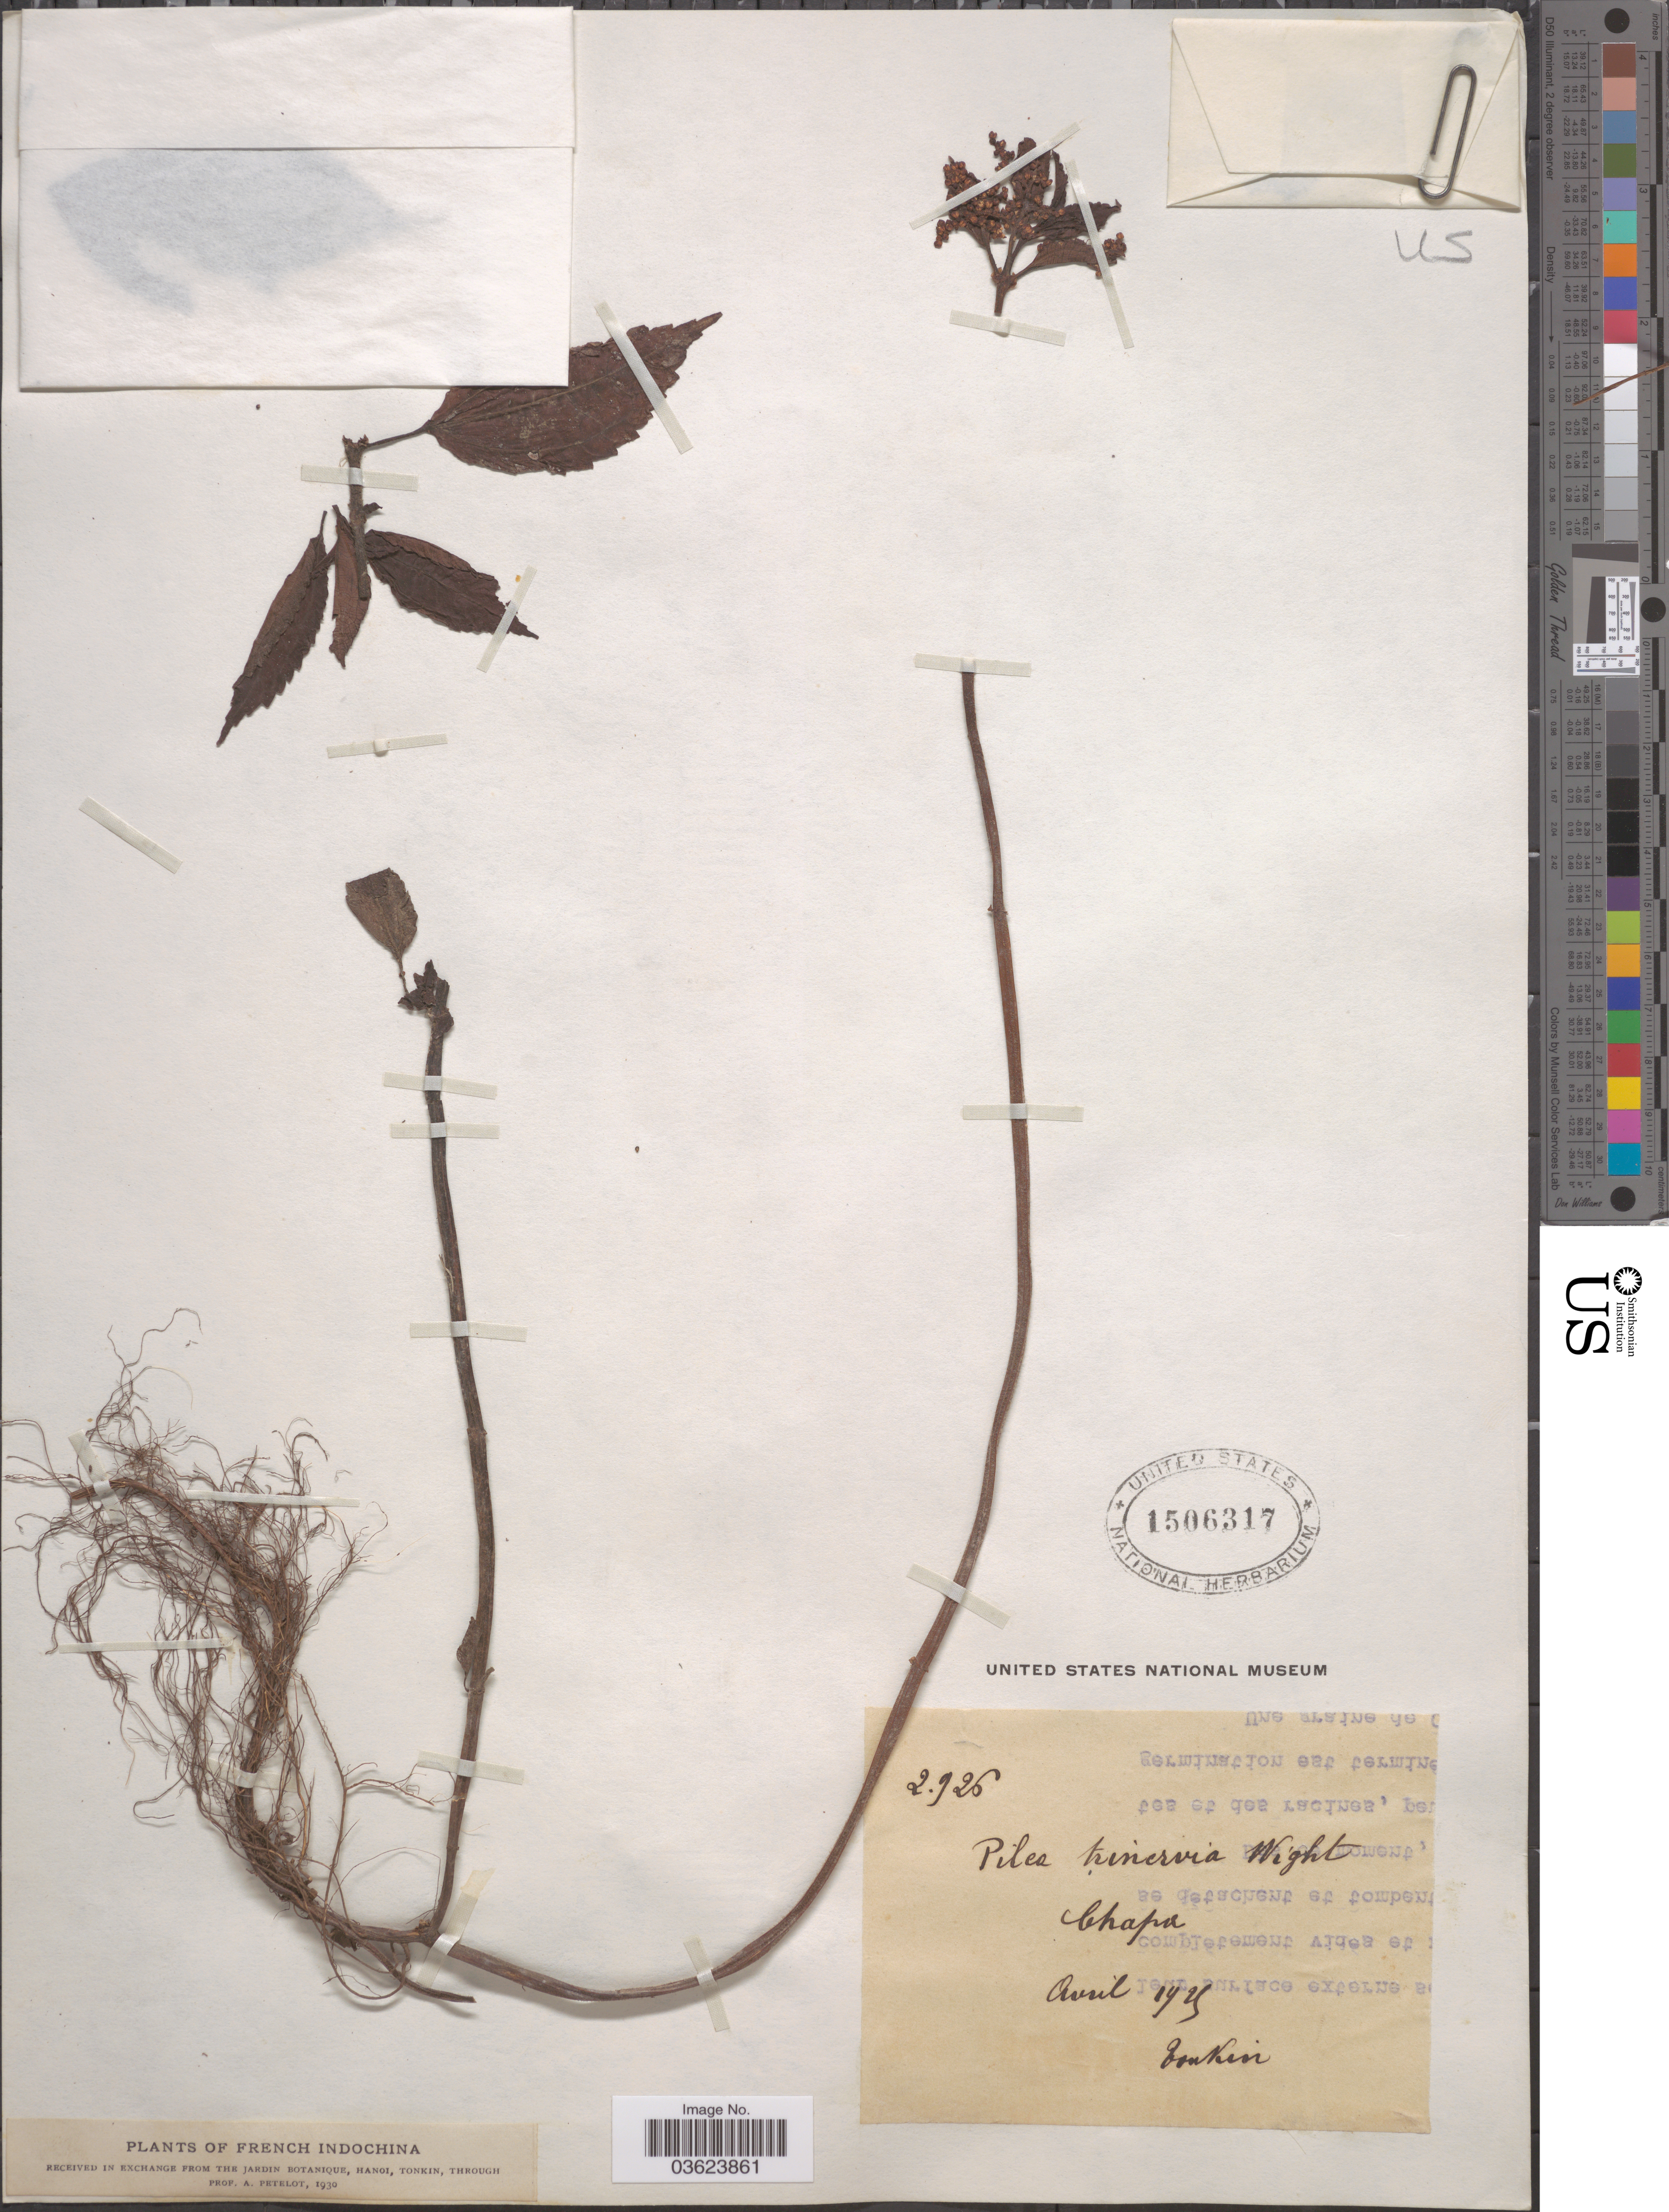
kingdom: Plantae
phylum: Tracheophyta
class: Magnoliopsida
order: Rosales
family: Urticaceae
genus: Pilea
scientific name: Pilea trinervia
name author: (Roxb.) Wight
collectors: P. A. Pételot & A. Petelot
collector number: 2926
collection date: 1929-04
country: Vietnam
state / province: Lao Cai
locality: French Indochina. Chapa.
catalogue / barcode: US 1506317